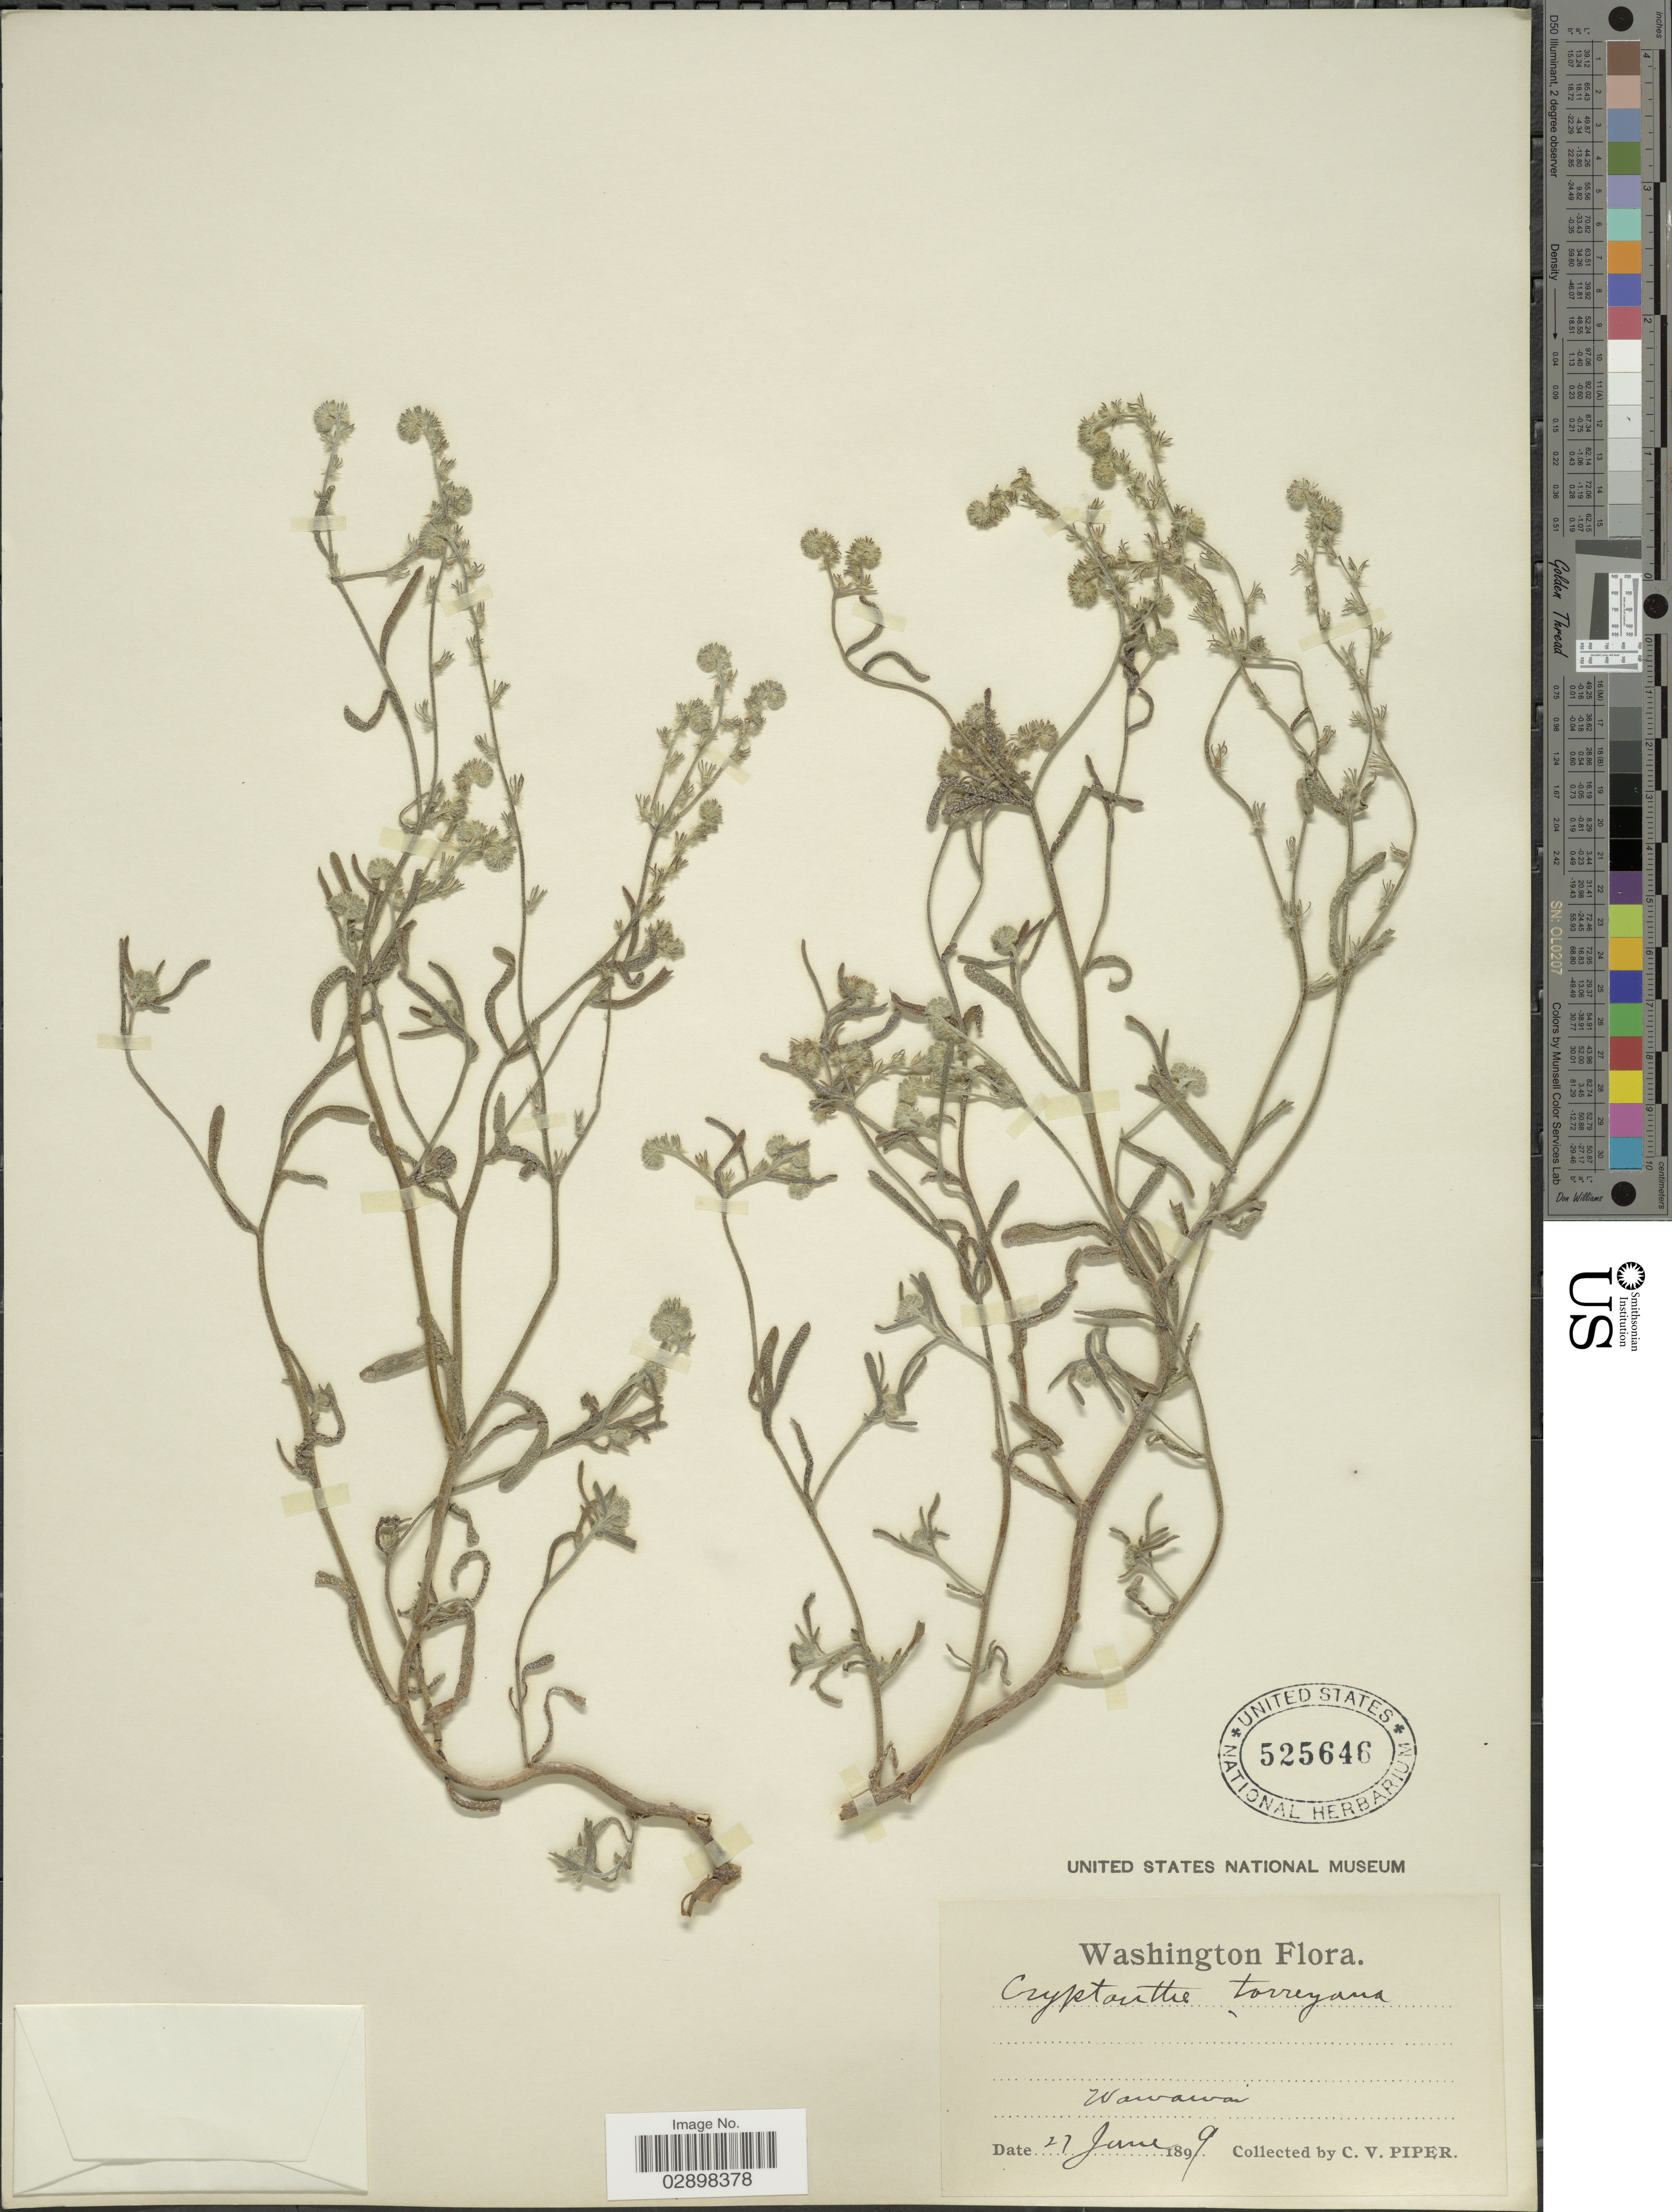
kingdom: Plantae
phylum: Tracheophyta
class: Magnoliopsida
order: Boraginales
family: Boraginaceae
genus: Cryptantha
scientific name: Cryptantha torreyana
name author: (A. Gray) S.W. Greene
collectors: C. V. Piper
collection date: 1899-06-27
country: United States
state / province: Washington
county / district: Whitman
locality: Wawawai.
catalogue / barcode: US 525646